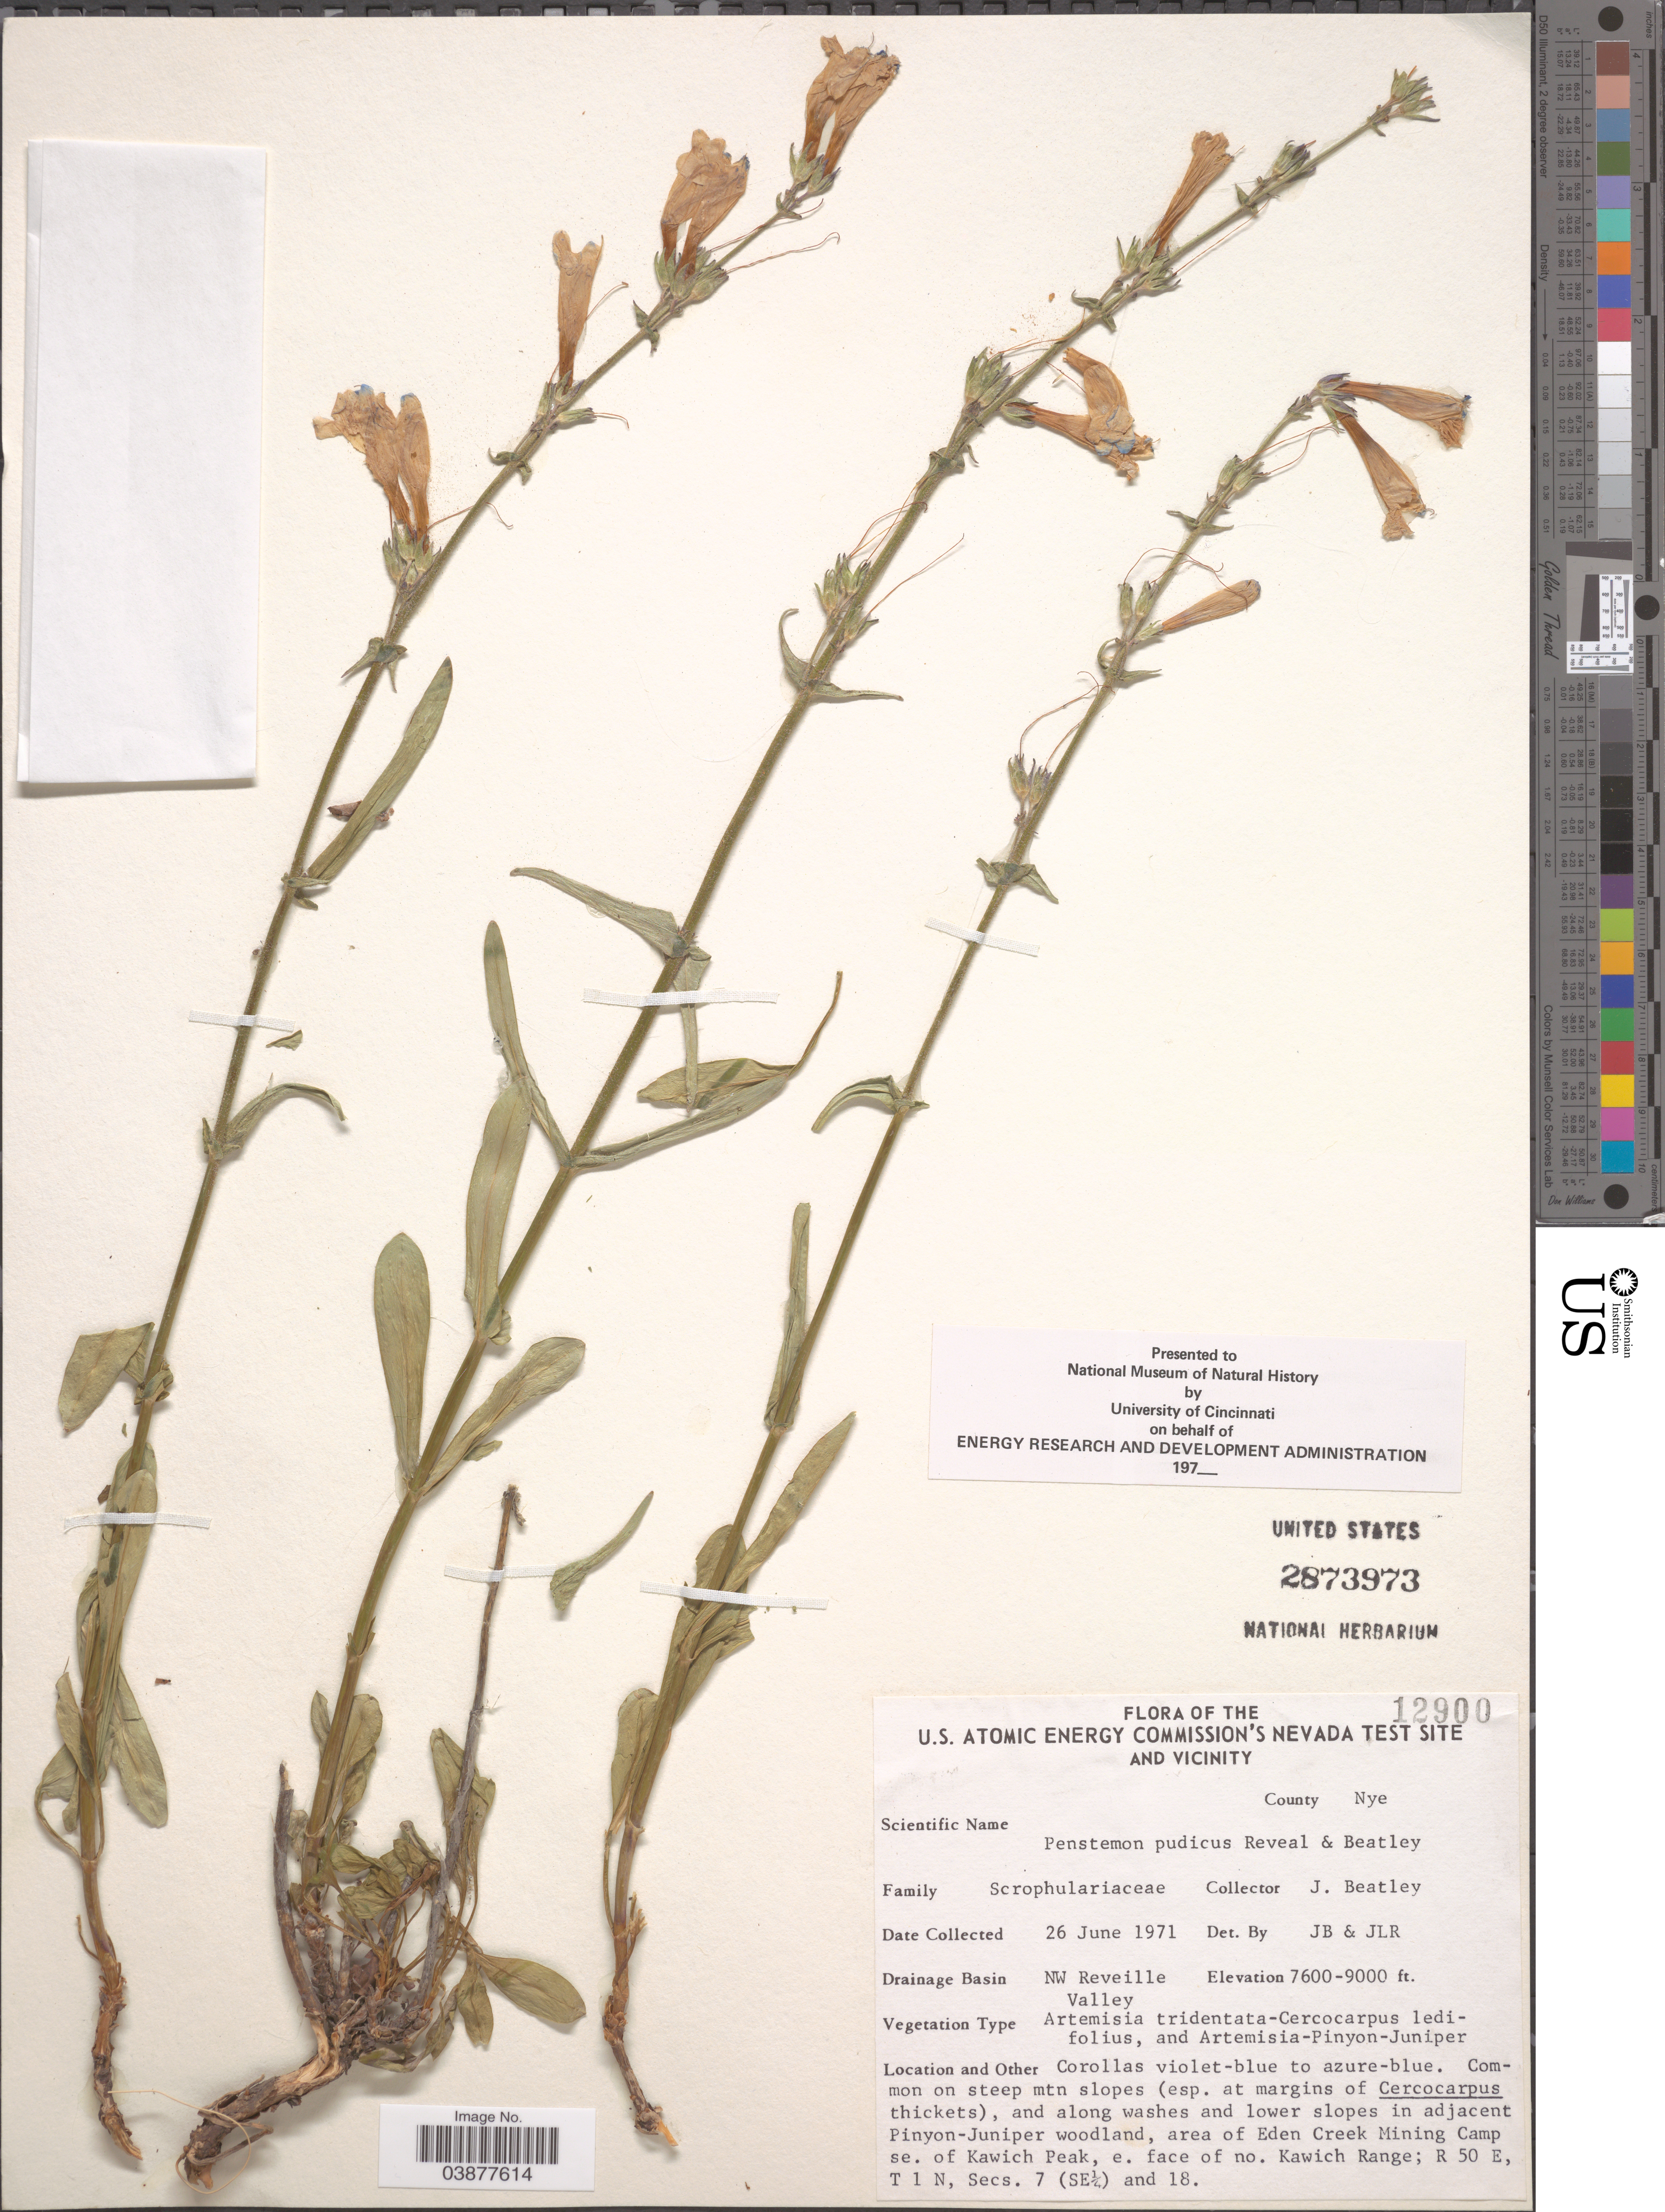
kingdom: Plantae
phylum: Tracheophyta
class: Magnoliopsida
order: Lamiales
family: Plantaginaceae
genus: Penstemon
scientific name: Penstemon pudicus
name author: Reveal & Beatley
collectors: J. C. Beatley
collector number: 12900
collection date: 1971-06-26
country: United States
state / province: Nevada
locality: U.S. Atomic Energy Commission's Nevada Test Site and vicinity. County Nye. Drainage Basin NW Reveille Valley. Along washes and lower slopes in adjacent Pinyon-Juniper woodland, area of Eden Creek Mining Camp se. of Kawich Peak, e. face of no. Kawich Range; R 50 E, T 1 N, Secs. 7 (SE¼) and 18.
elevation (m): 2316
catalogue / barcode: US 2873973